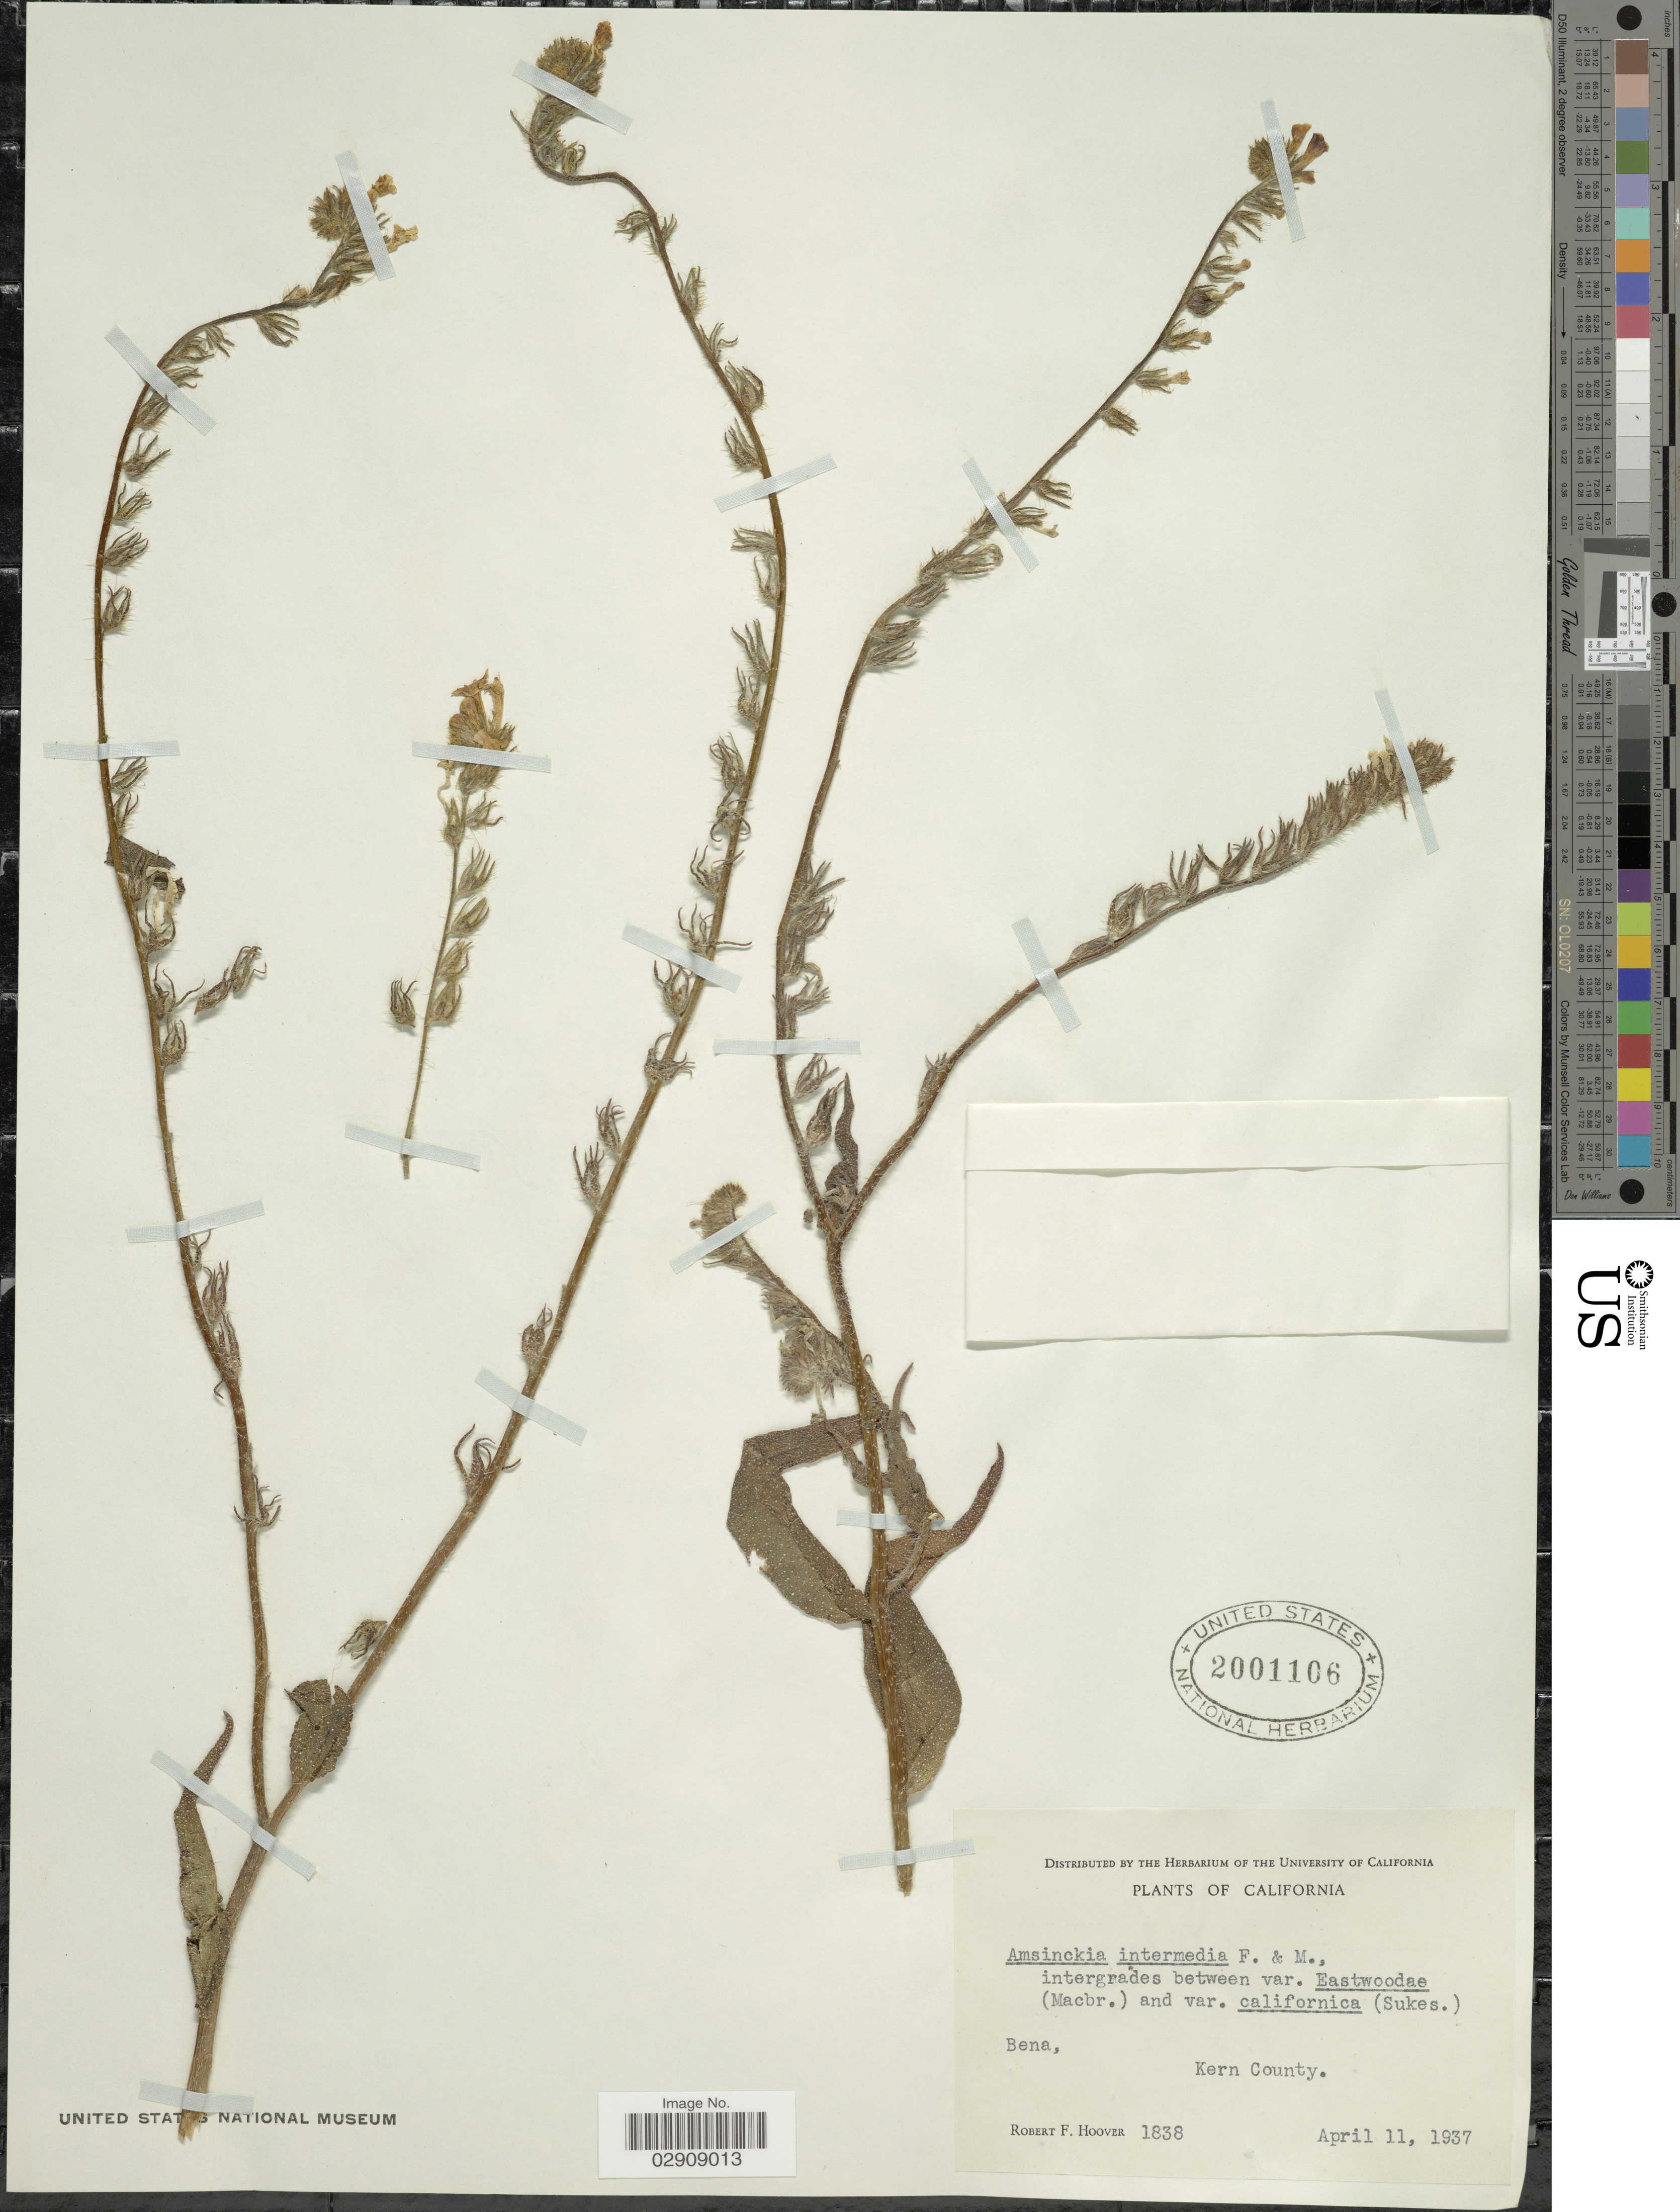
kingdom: Plantae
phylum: Tracheophyta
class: Magnoliopsida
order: Boraginales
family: Boraginaceae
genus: Amsinckia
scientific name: Amsinckia eastwoodiae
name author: J.F. Macbr.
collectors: R. F. Hoover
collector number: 1838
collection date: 1937-04-11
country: United States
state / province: California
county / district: Kern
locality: Bena, Kern County. California.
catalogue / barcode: US 2001106